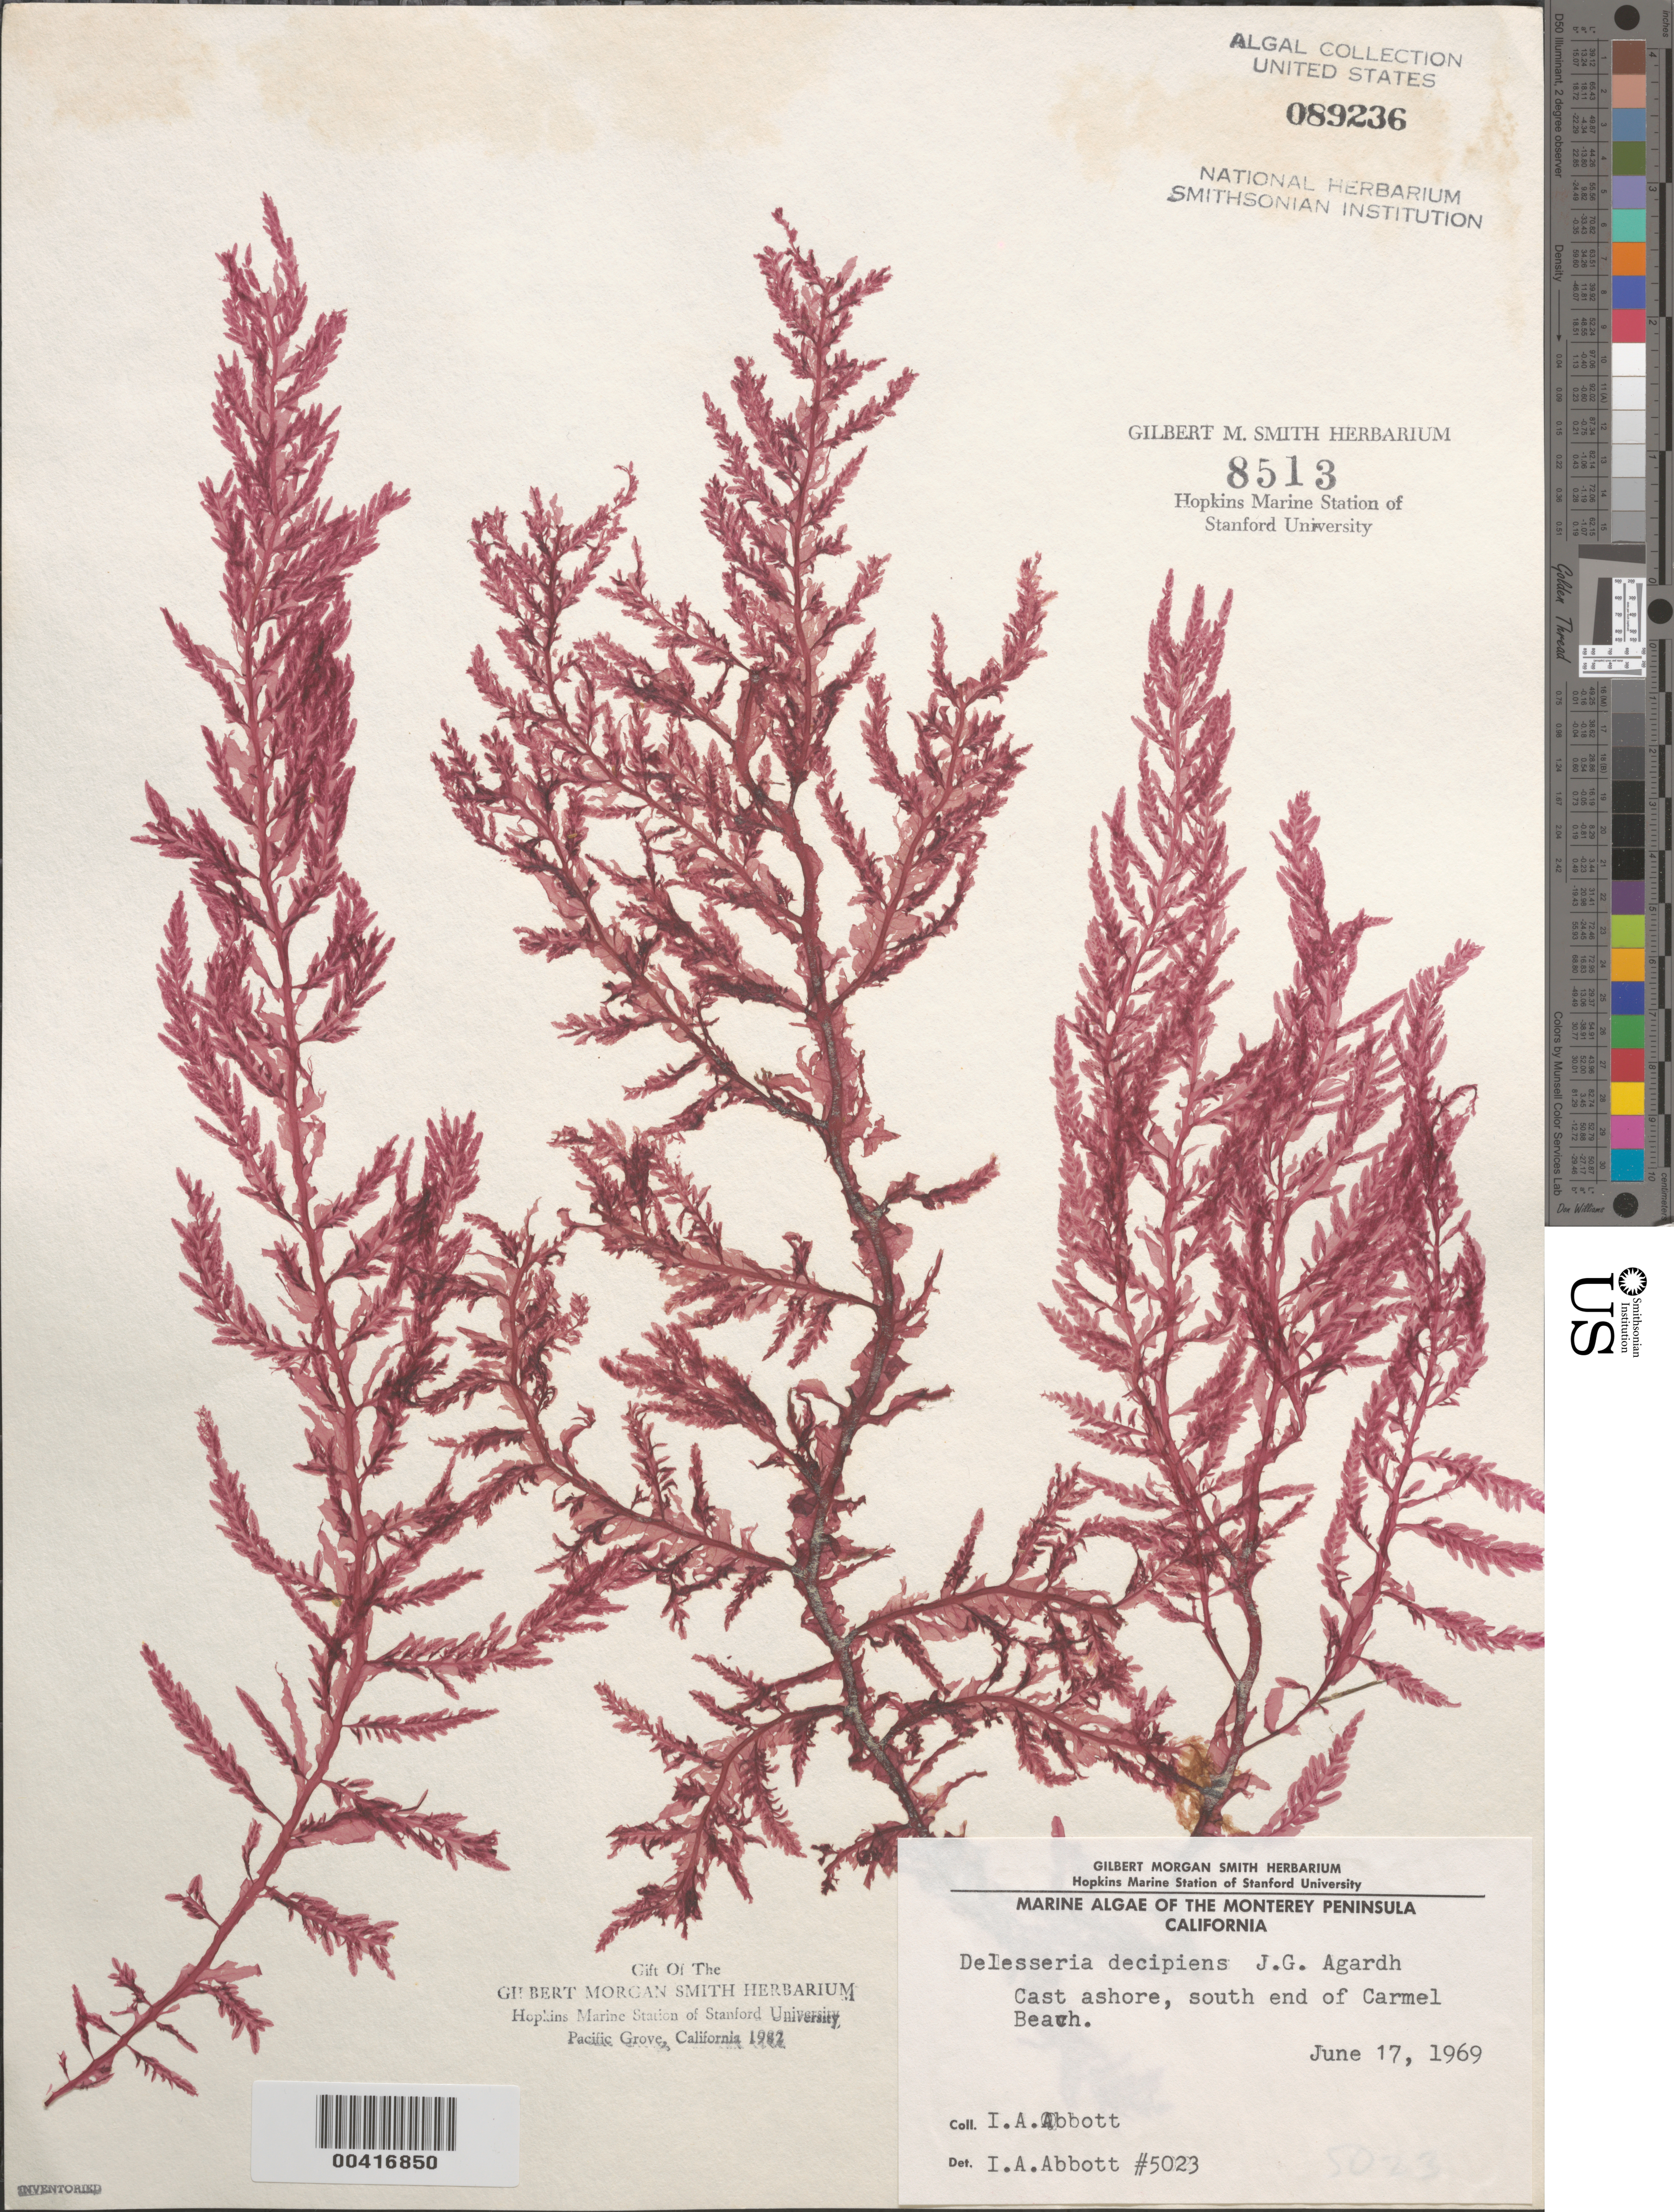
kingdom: Plantae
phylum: Rhodophyta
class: Florideophyceae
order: Ceramiales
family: Delesseriaceae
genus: Cumathamnion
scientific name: Cumathamnion decipiens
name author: (J. Agardh) M.J. Wynne & G.W. Saunders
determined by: Algae name updating Project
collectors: I. A. Abbott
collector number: IAA 5023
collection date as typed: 17 Jun 1969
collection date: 1969-06-17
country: United States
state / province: California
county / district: Monterey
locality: Carmel Beach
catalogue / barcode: US 89236